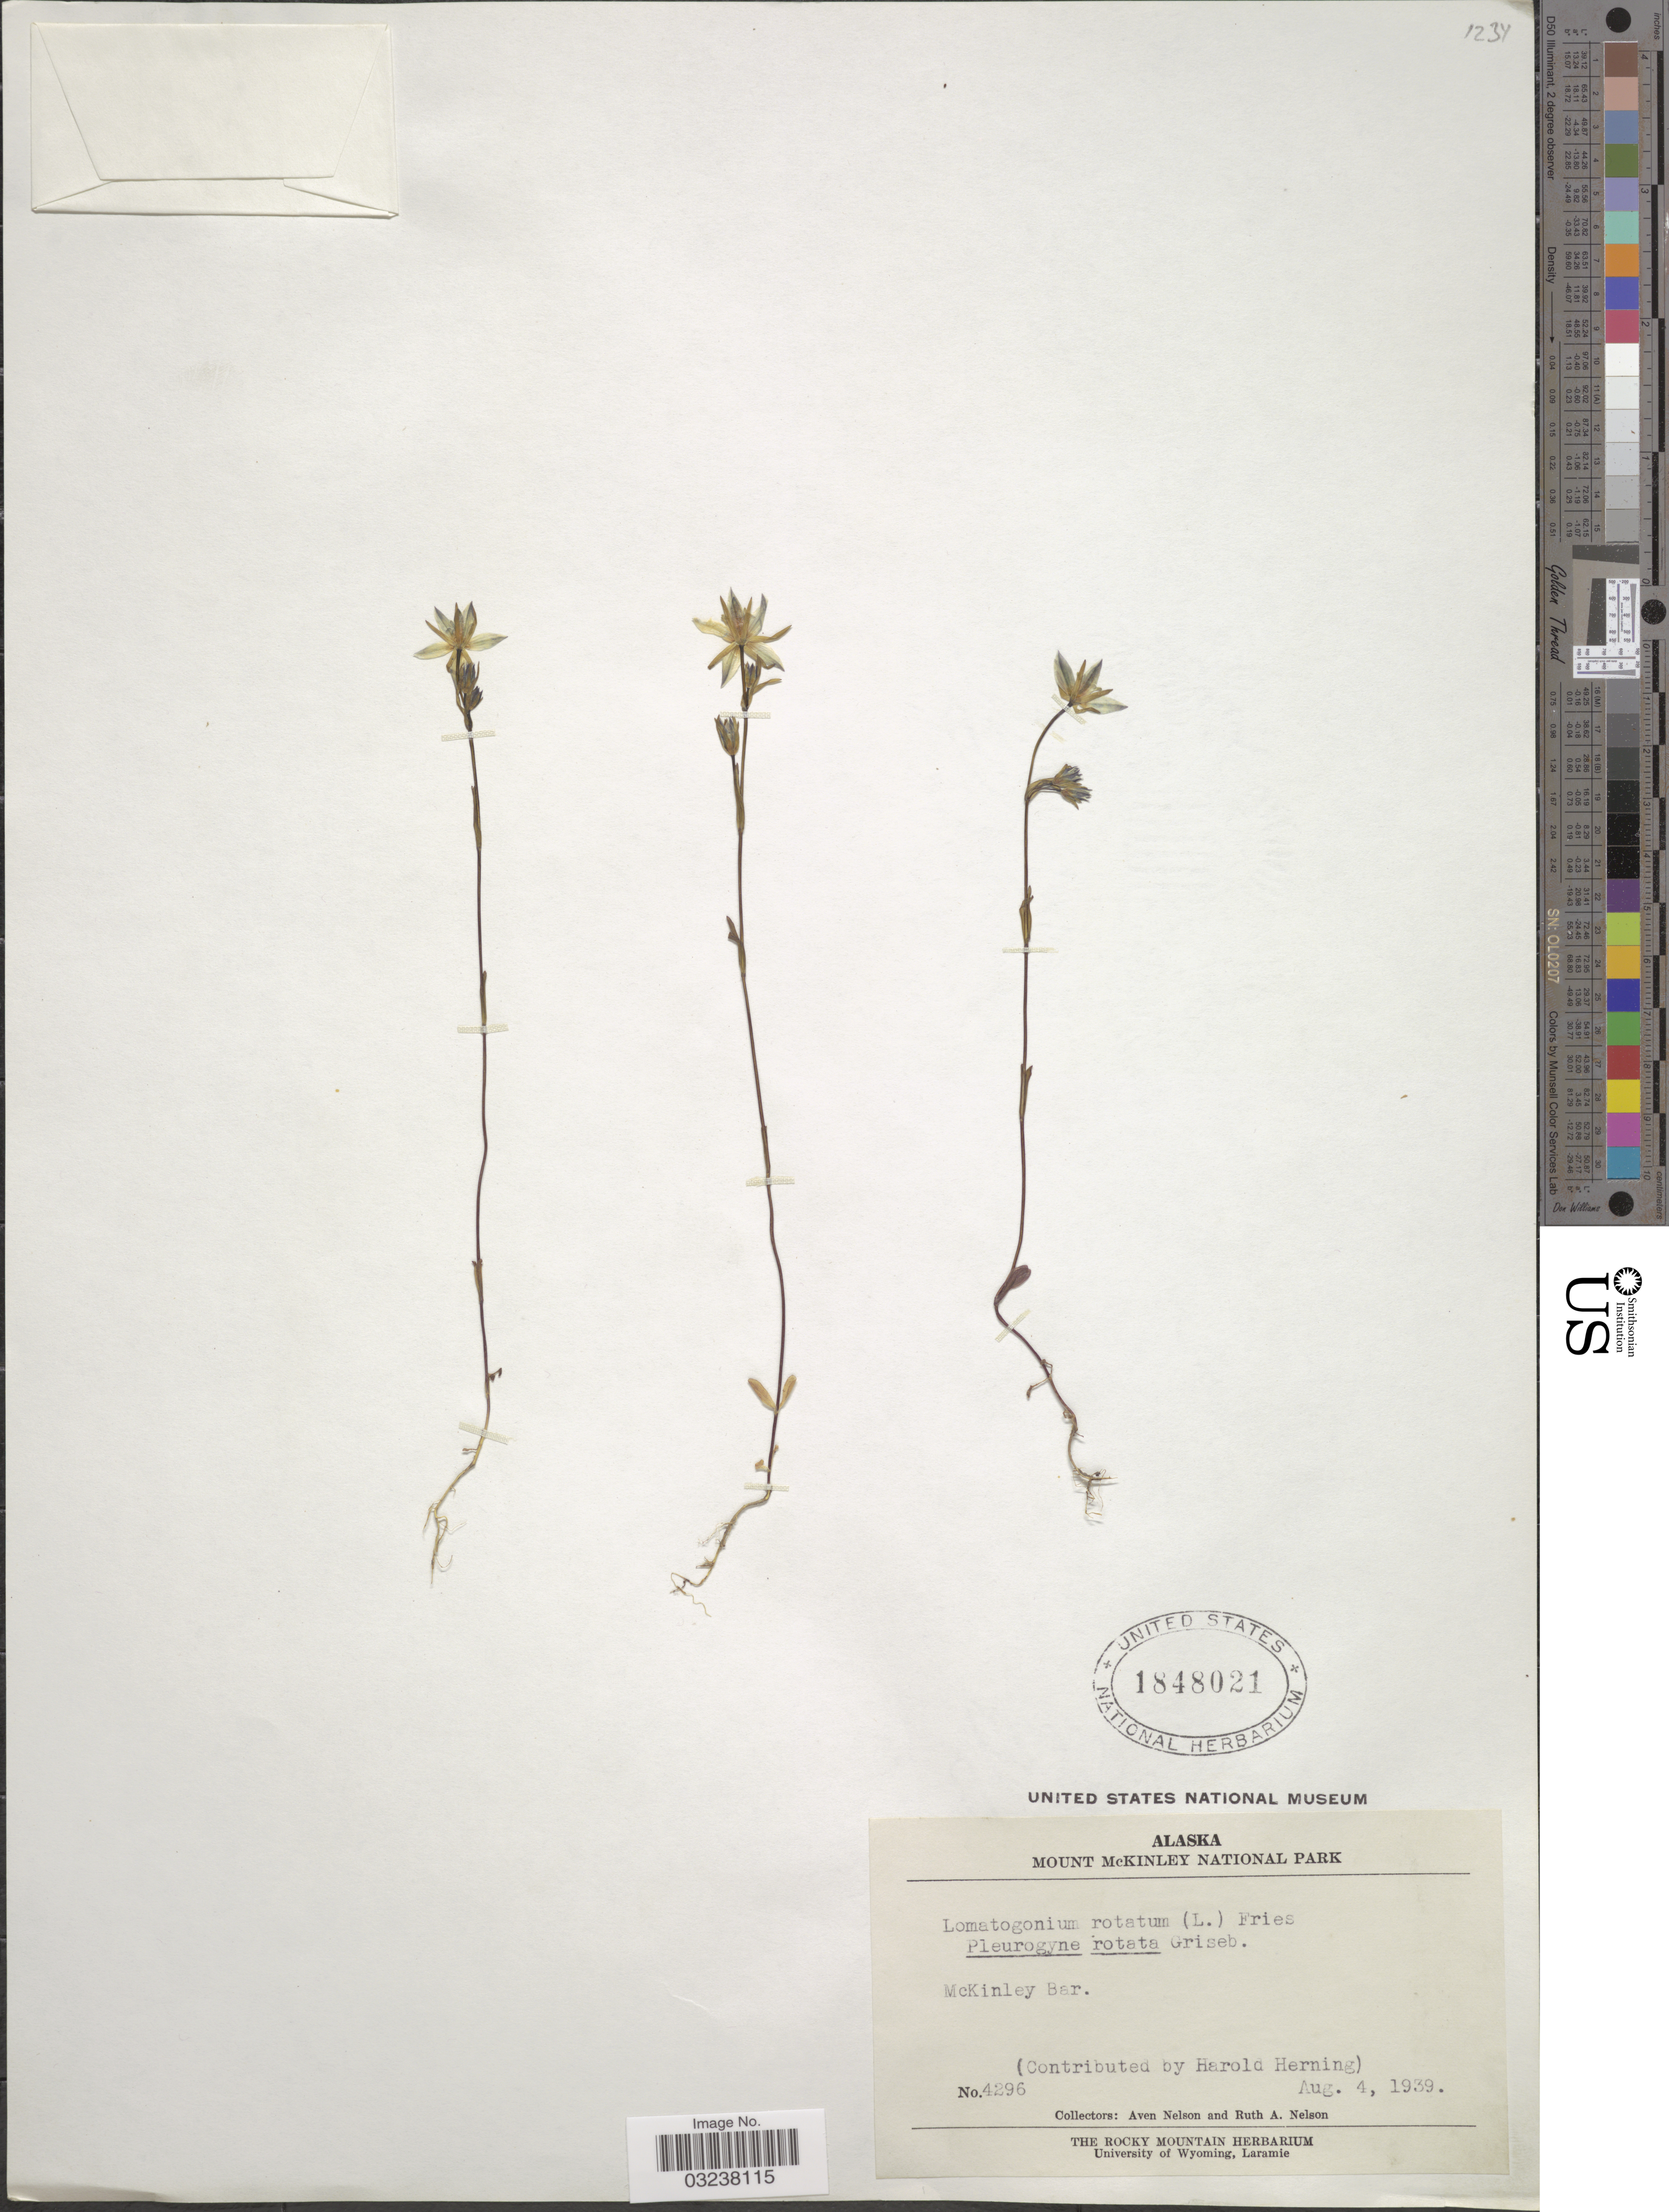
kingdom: Plantae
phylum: Tracheophyta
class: Magnoliopsida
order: Gentianales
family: Gentianaceae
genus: Lomatogonium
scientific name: Lomatogonium rotatum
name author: (L.) Fr.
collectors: A. Nelson & R. A. Nelson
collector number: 4296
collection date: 1939-08-04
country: United States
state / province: Alaska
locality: Mount McKinley National Park. McKinley Bar.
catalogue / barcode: US 1848021